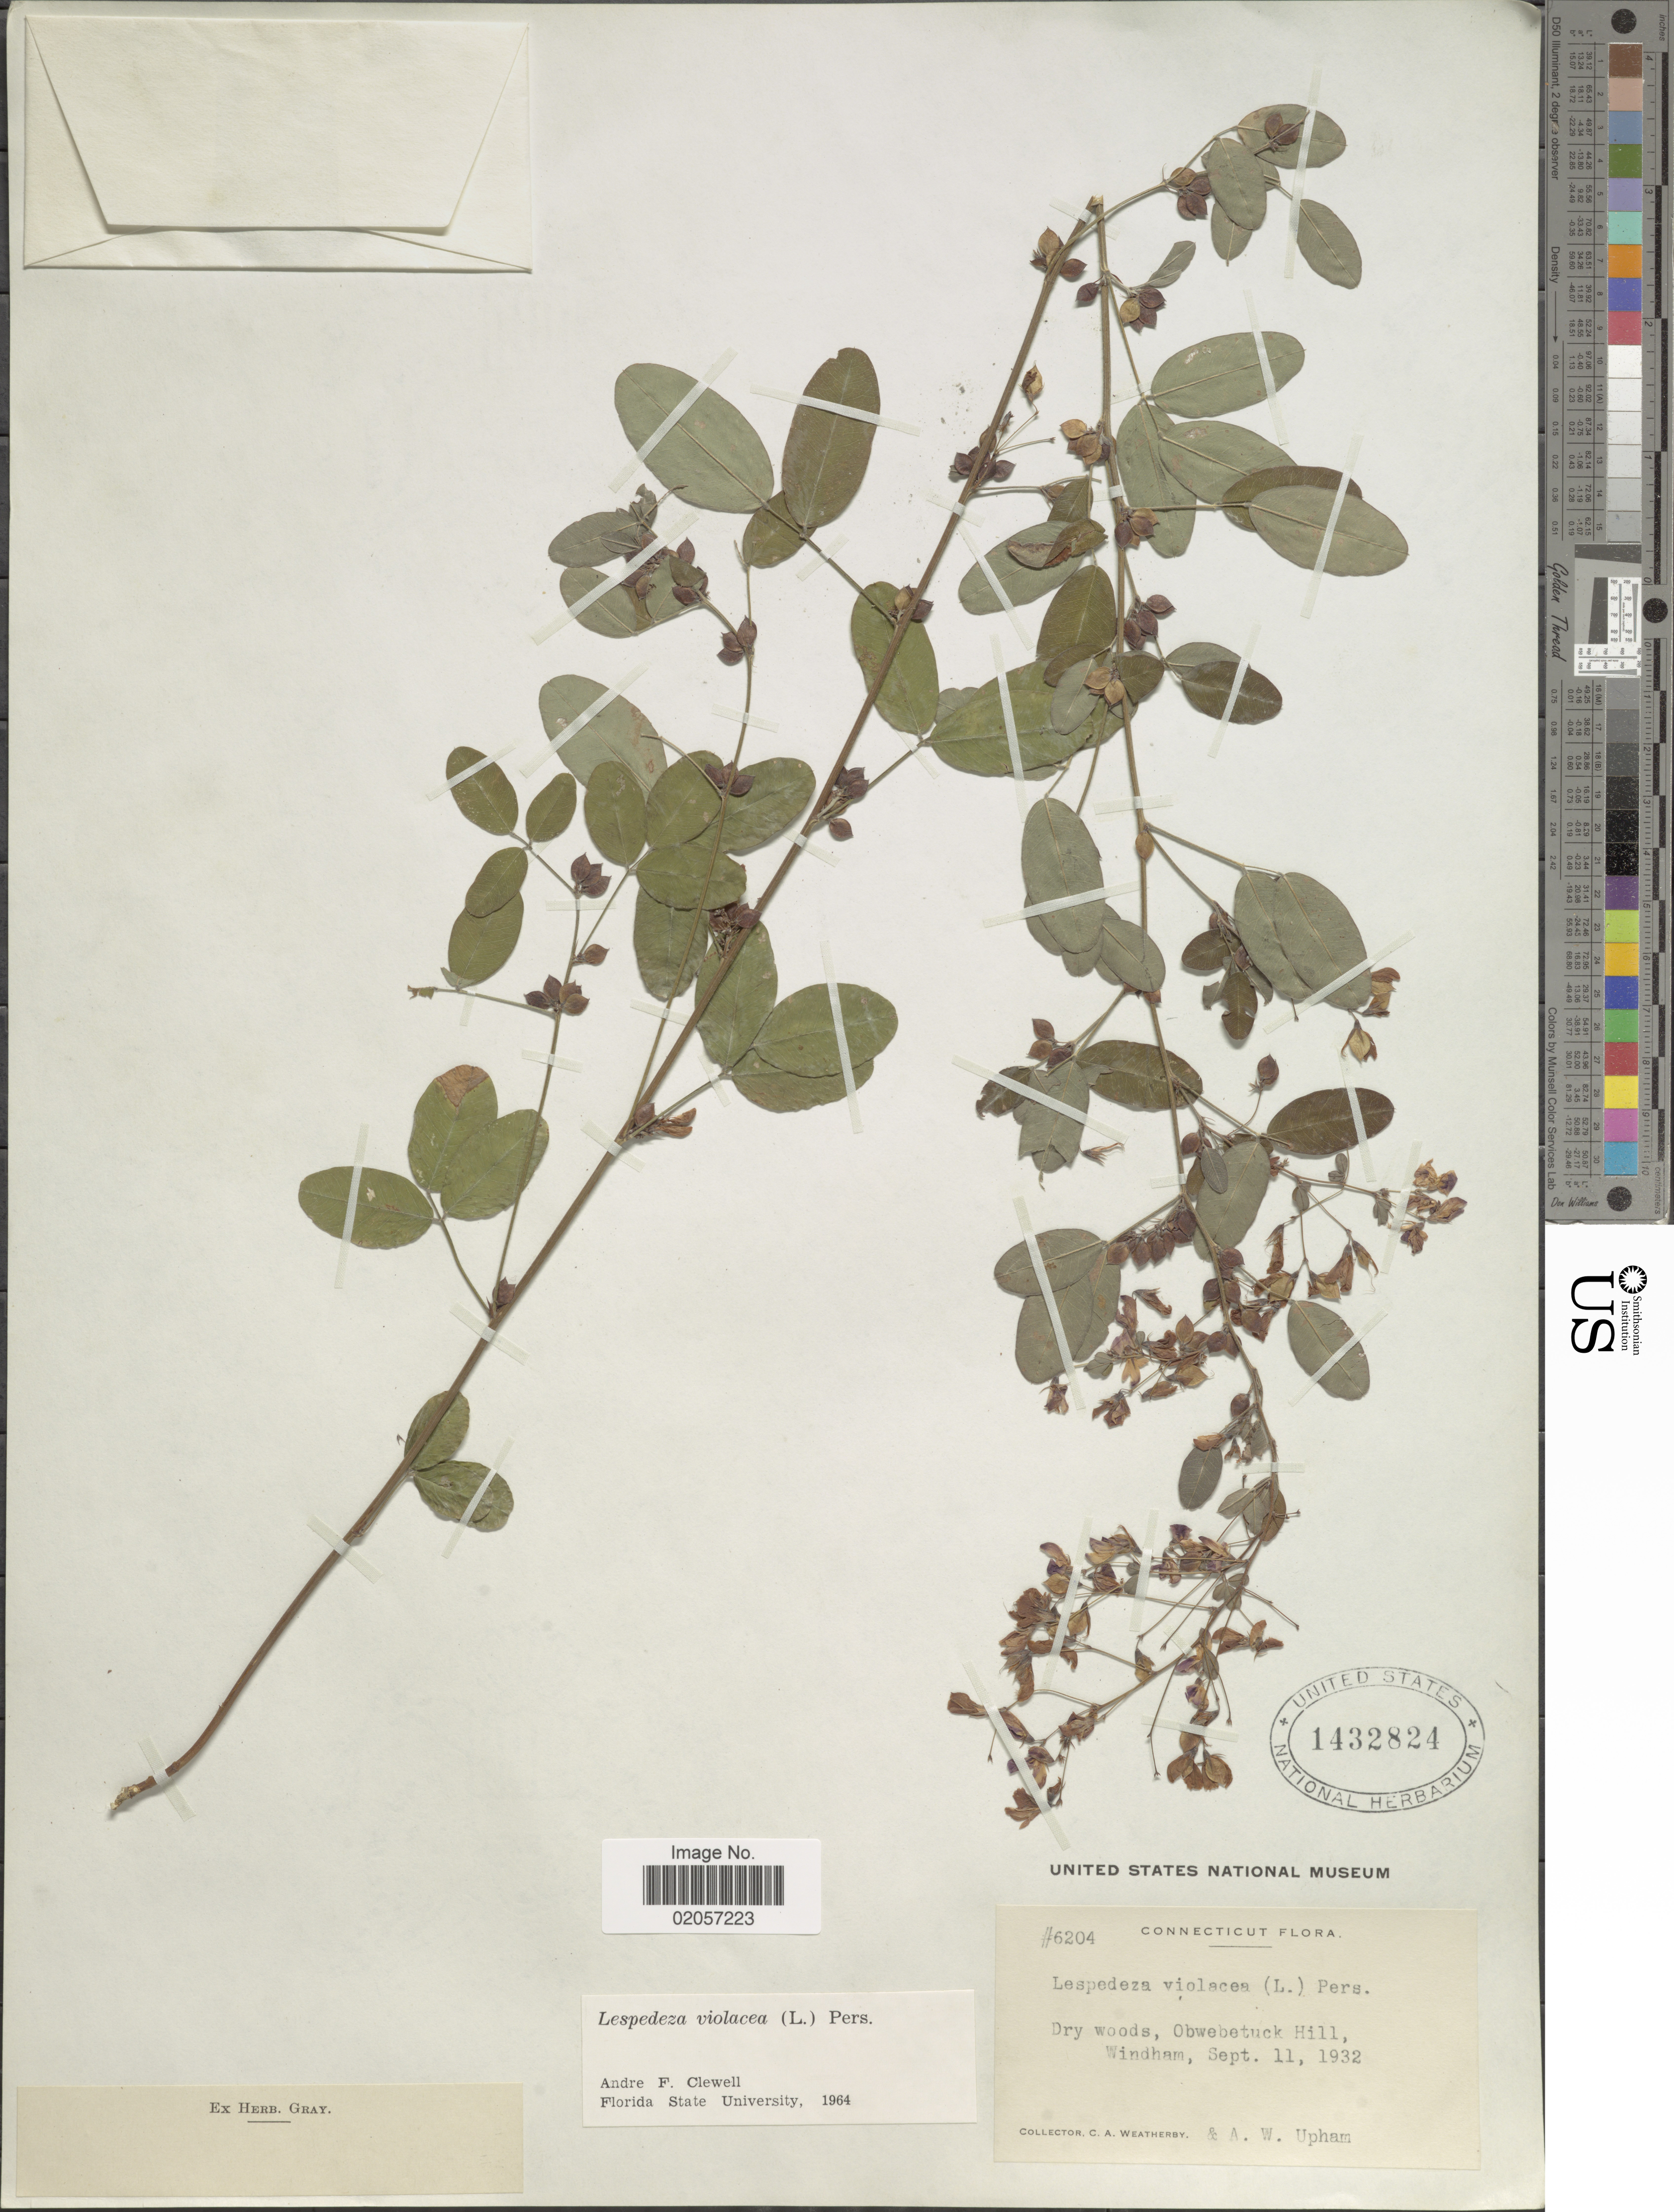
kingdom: Plantae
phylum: Tracheophyta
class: Magnoliopsida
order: Fabales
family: Fabaceae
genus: Lespedeza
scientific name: Lespedeza violacea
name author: (L.) Pers.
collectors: M. D. Windham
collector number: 6204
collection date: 1932-09-11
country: United States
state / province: Connecticut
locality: Connecticut, Dry woods, Obwebetuck Hill.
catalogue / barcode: US 1432824